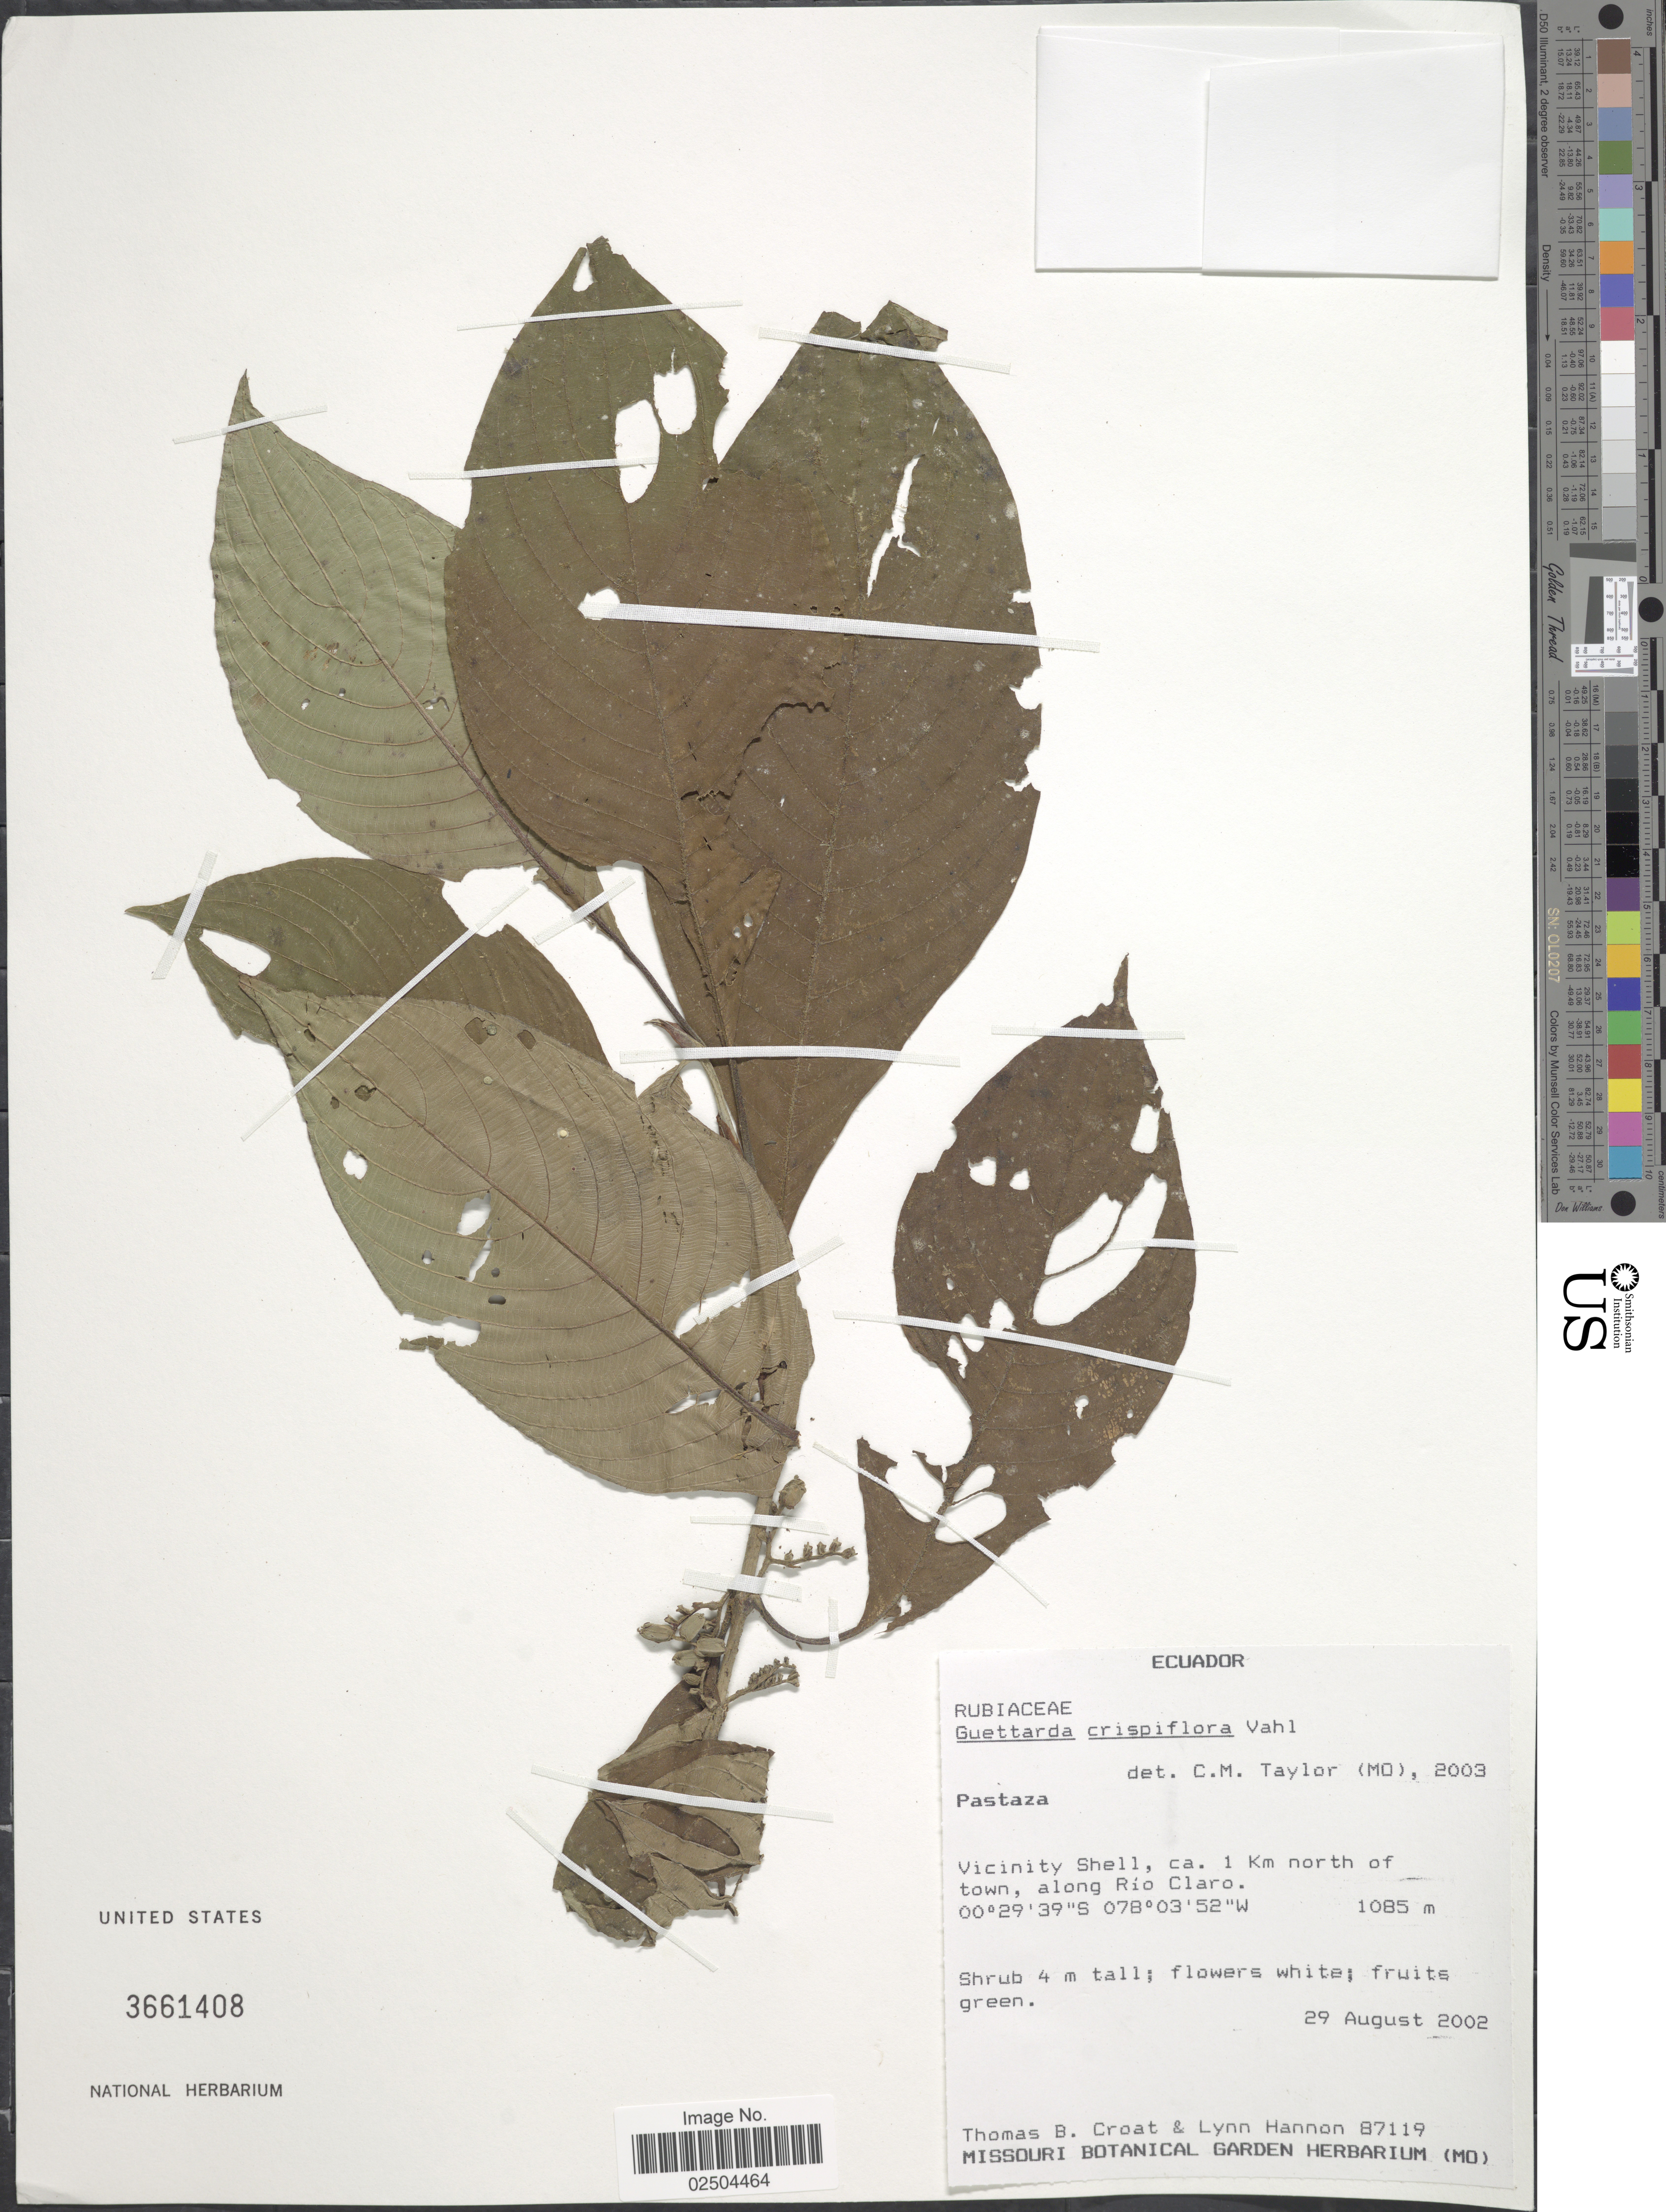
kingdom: Plantae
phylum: Tracheophyta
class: Magnoliopsida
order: Gentianales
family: Rubiaceae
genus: Guettarda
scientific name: Guettarda crispiflora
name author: Vahl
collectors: T. B. Croat & L. Hannon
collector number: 87119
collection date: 2002-08-29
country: Ecuador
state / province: Pastaza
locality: Vicinity Shell, 1 km north of town, along Rio Claro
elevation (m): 1085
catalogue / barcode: US 3661408